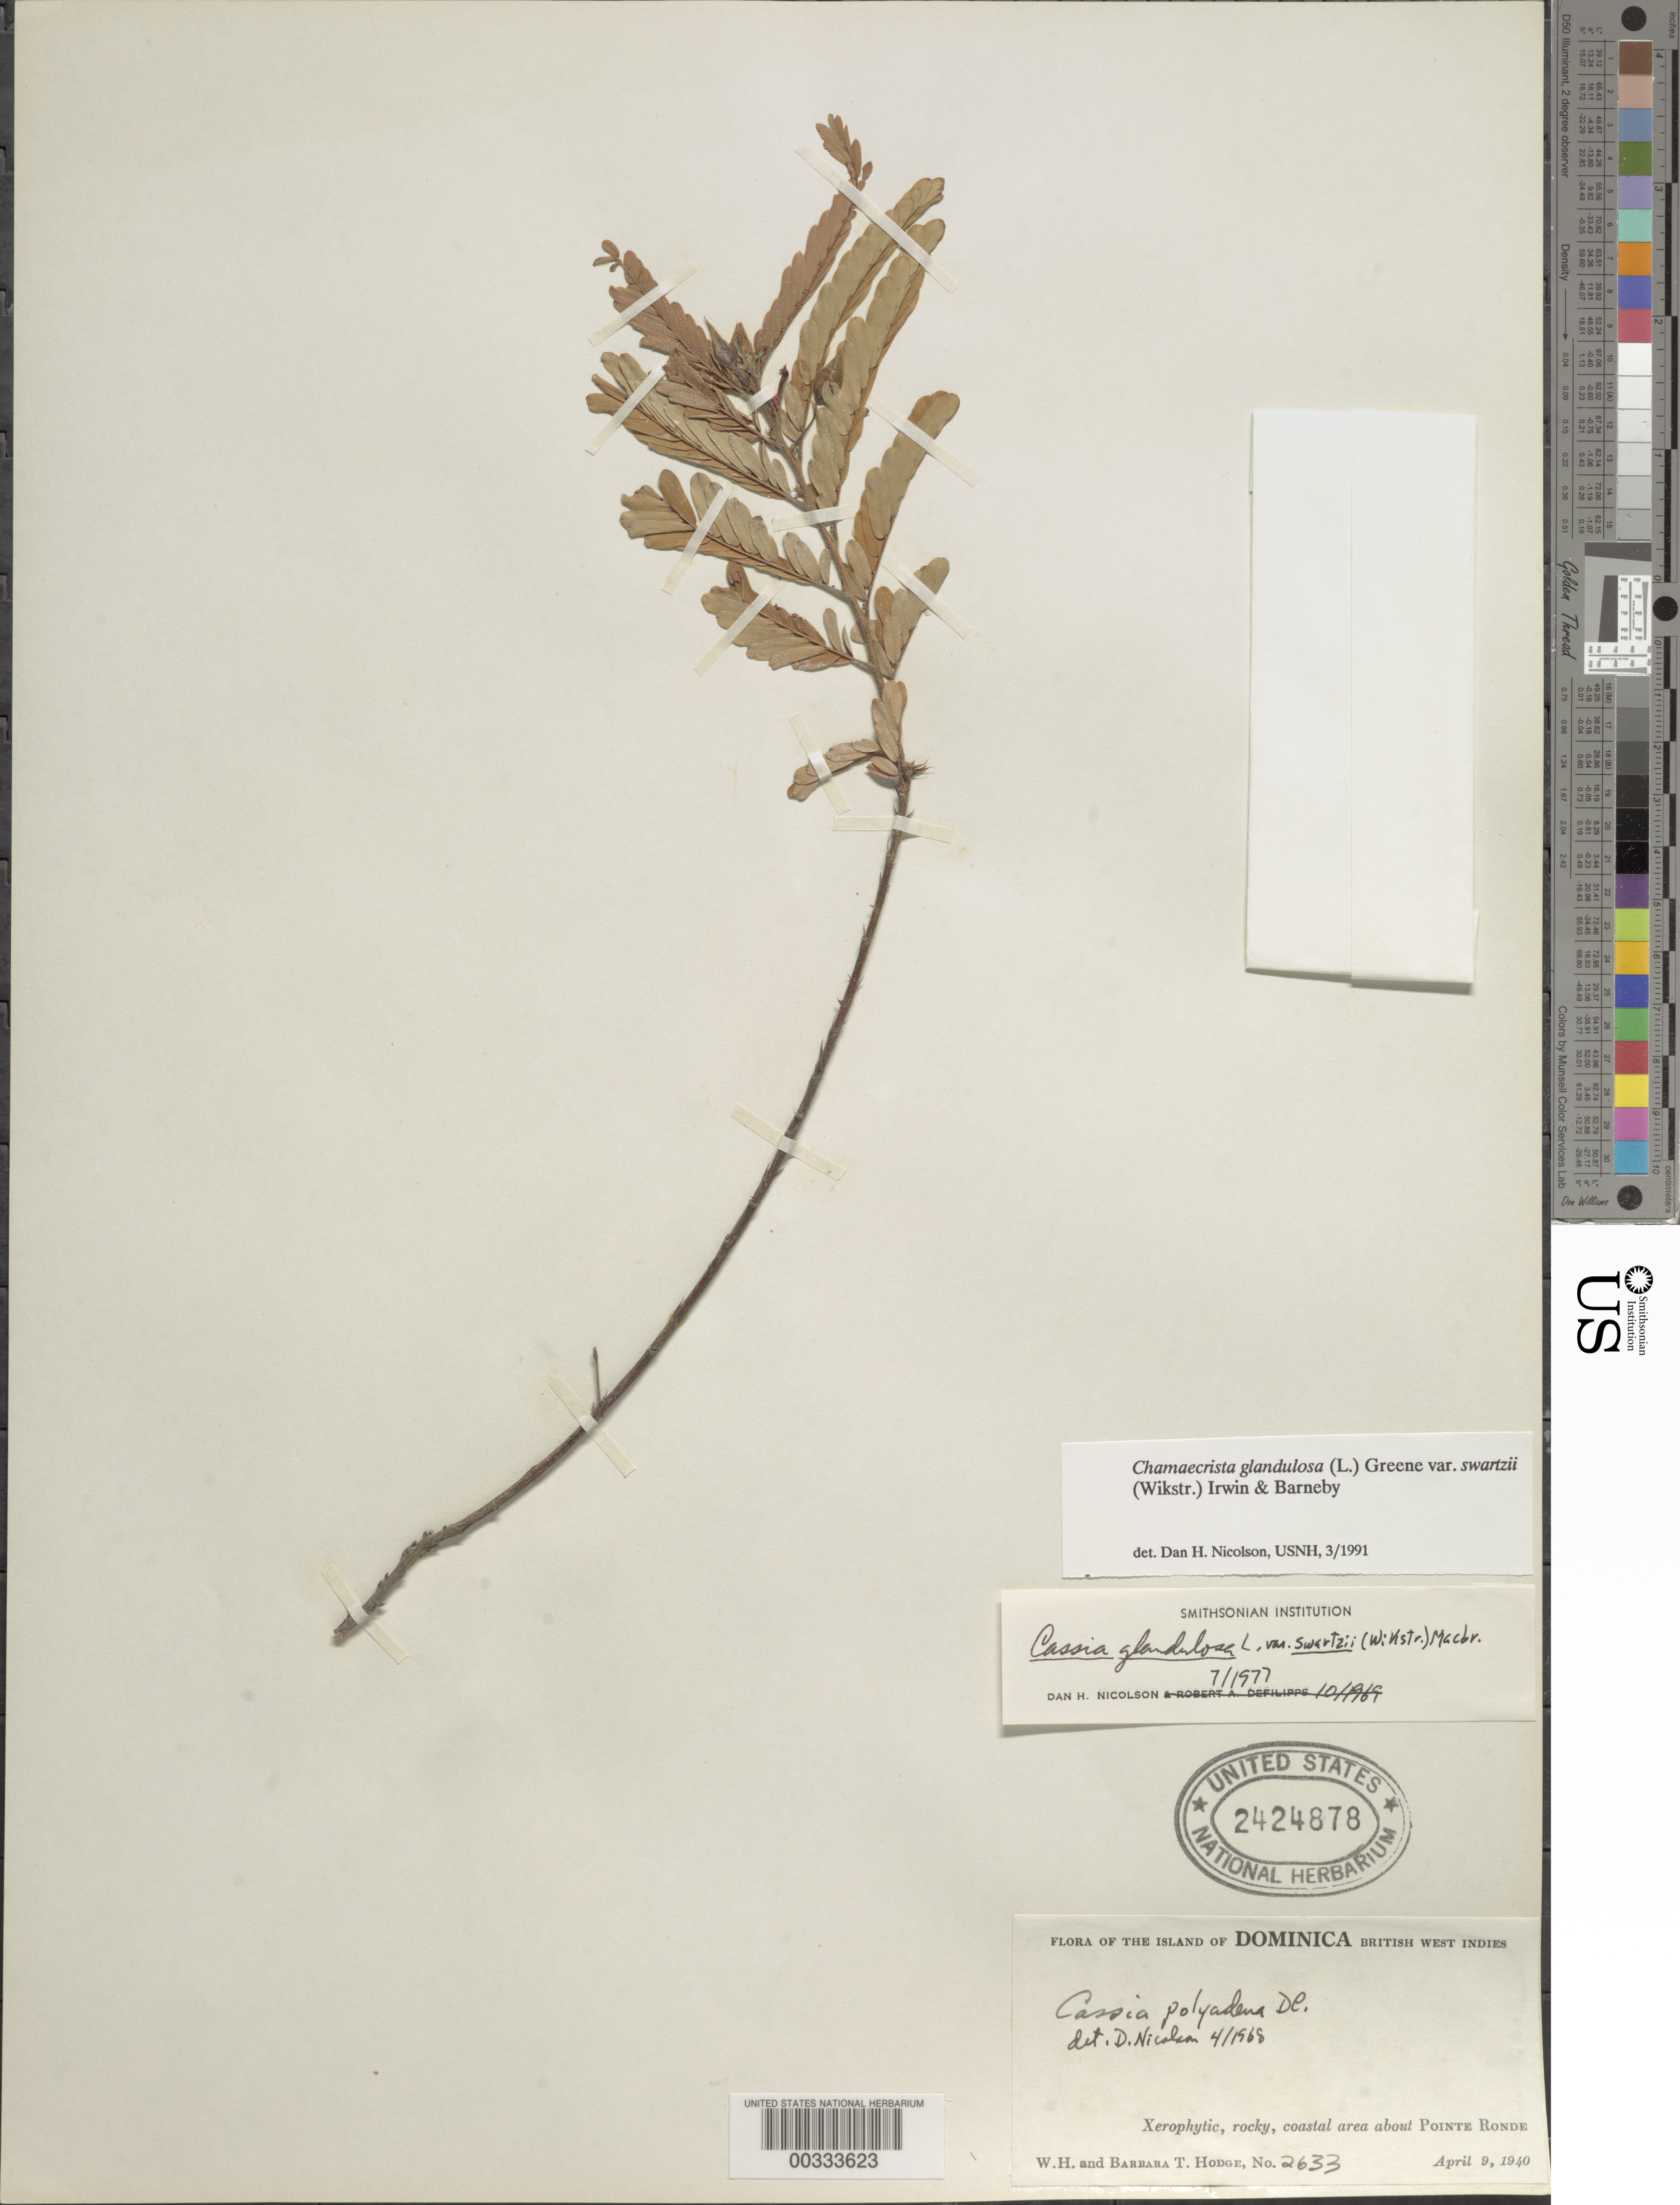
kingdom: Plantae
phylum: Tracheophyta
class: Magnoliopsida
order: Fabales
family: Fabaceae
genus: Chamaecrista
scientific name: Chamaecrista glandulosa var. swartzii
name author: (Wikstr.) H.S. Irwin & Barneby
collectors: W. Hodge & B. Hodge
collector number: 2633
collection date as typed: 09 Apr 1940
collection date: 1940-04-09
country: Dominica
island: Dominica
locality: About pointe ronde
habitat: Xerophytic, rocky, coastal area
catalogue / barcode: US 2424878